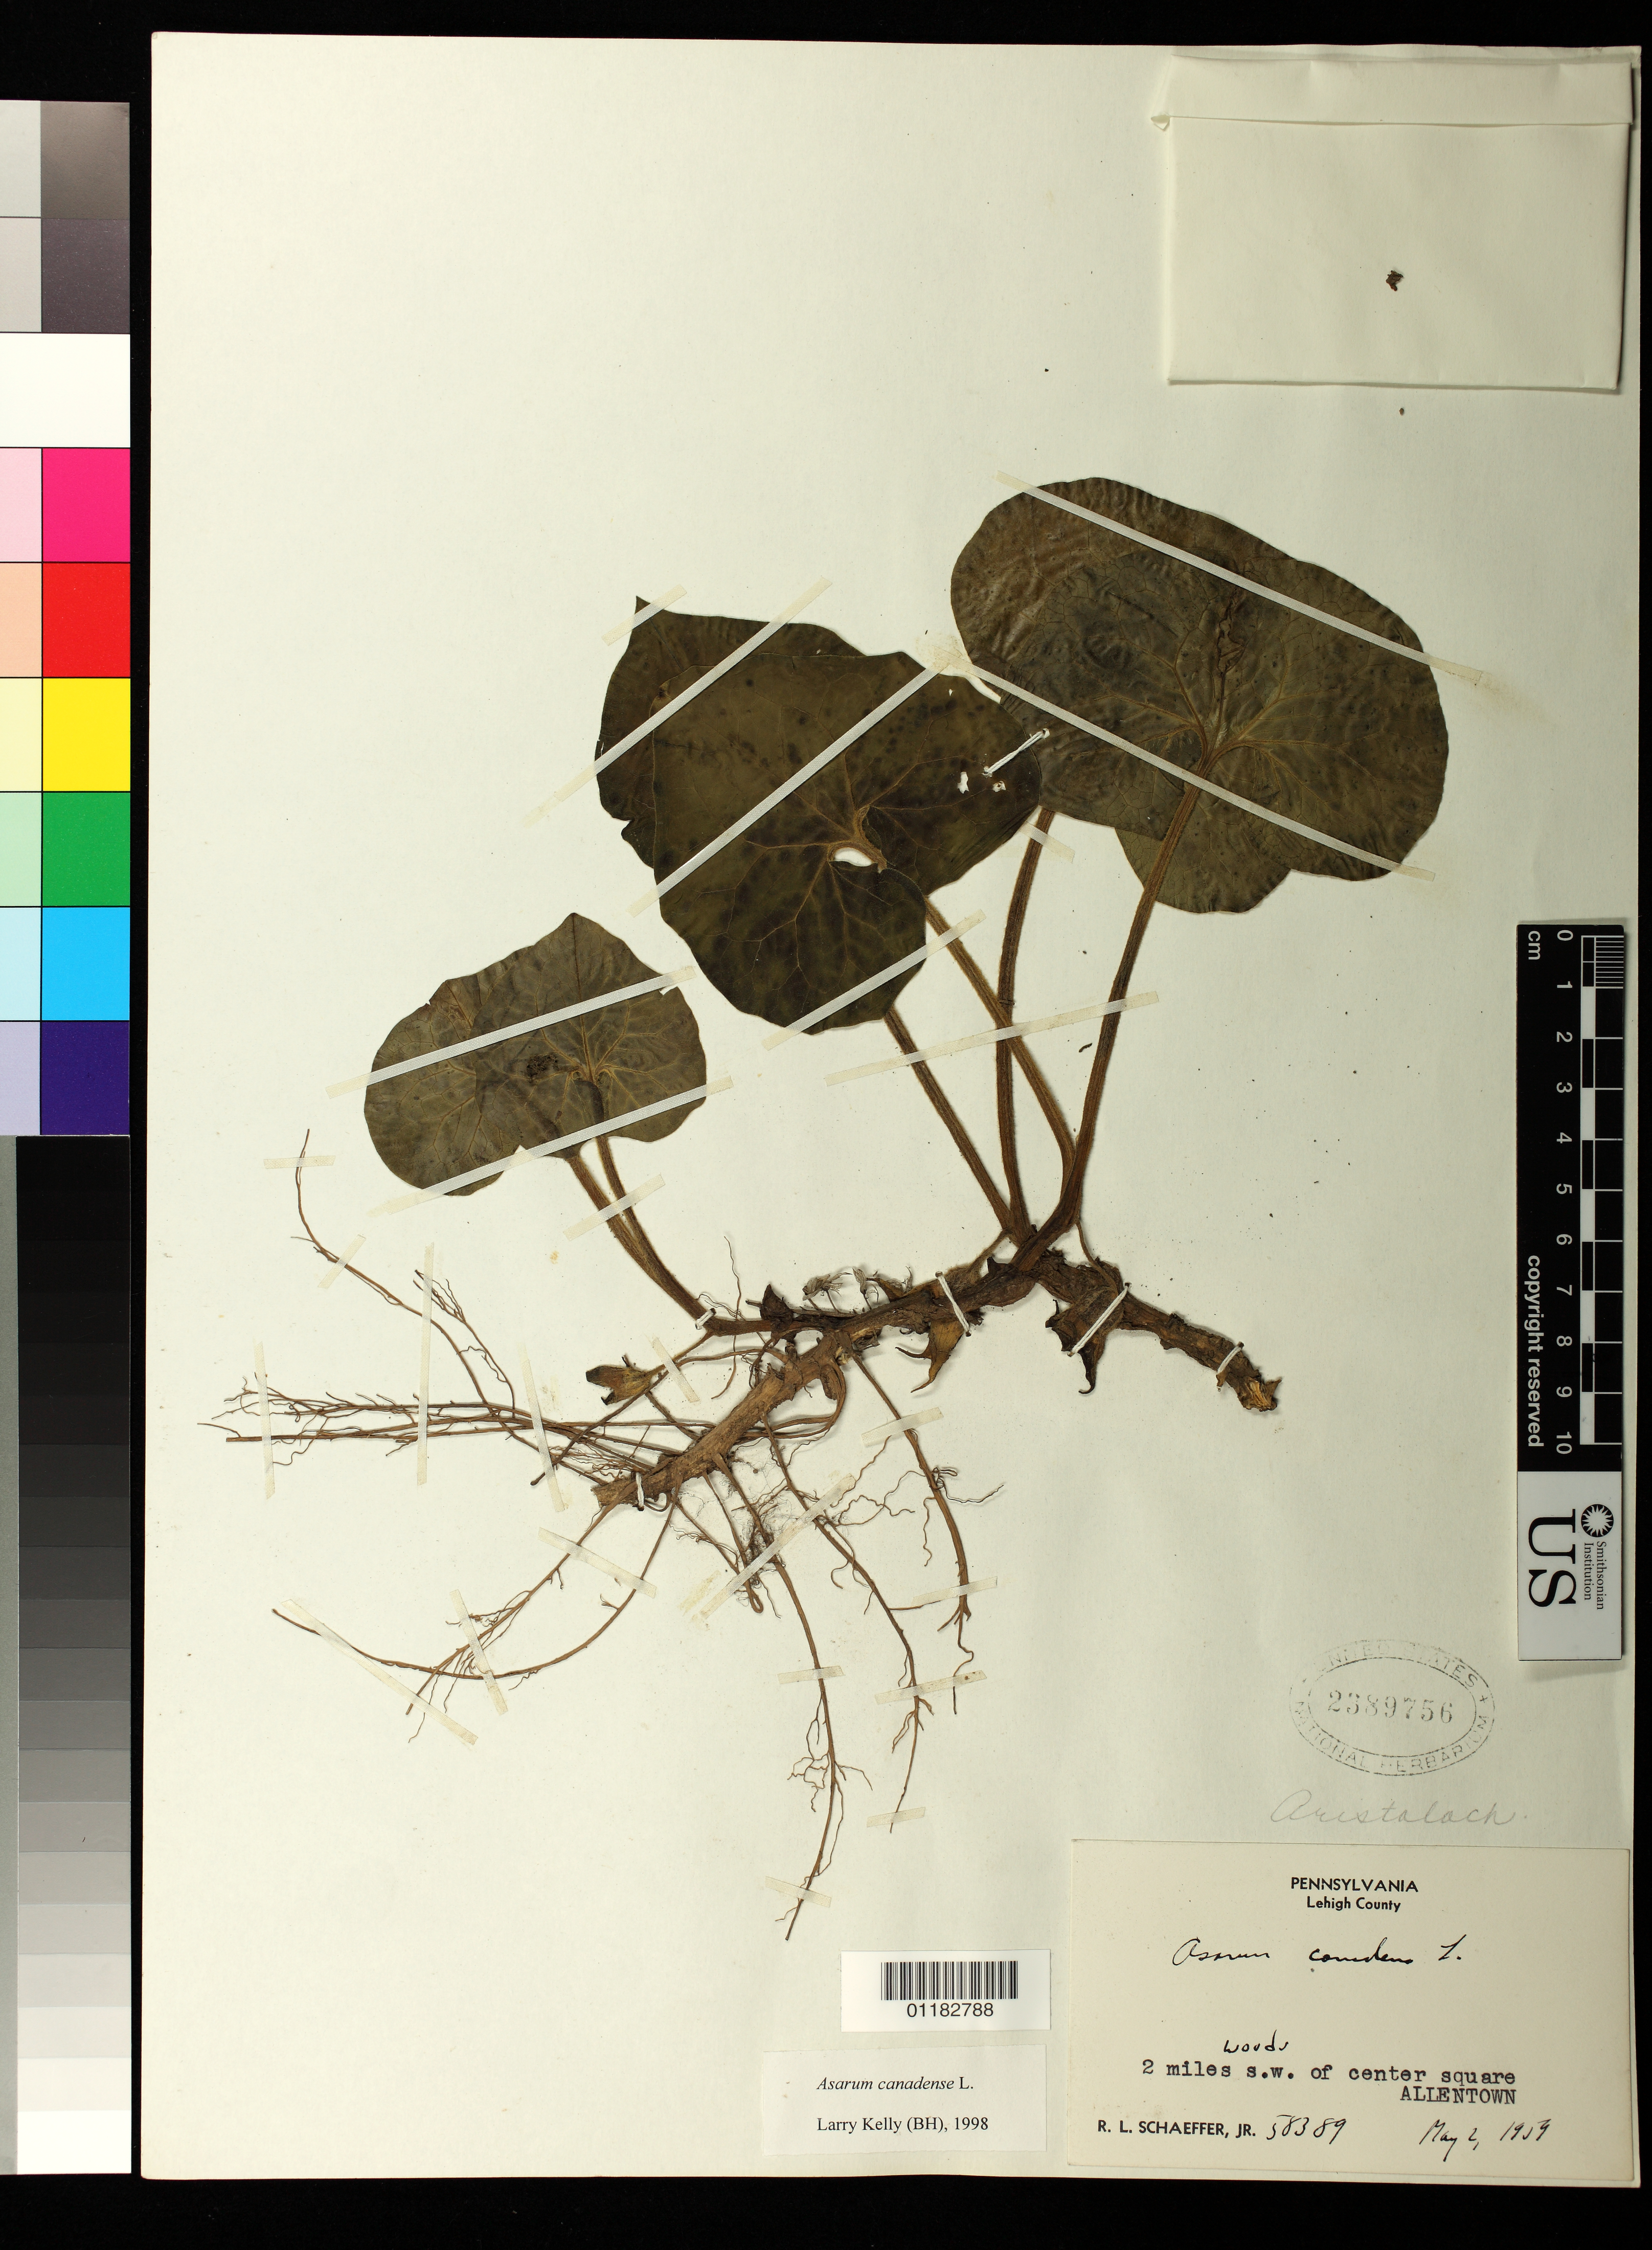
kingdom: Plantae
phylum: Tracheophyta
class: Magnoliopsida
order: Piperales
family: Aristolochiaceae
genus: Asarum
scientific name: Asarum canadense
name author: L.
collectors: R. L. Schaeffer Jr.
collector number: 58389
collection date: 1959-05-02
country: United States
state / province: Pennsylvania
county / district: Lehigh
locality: Allentown, 2 miles SW of center square, Lehigh County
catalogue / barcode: US 2389756